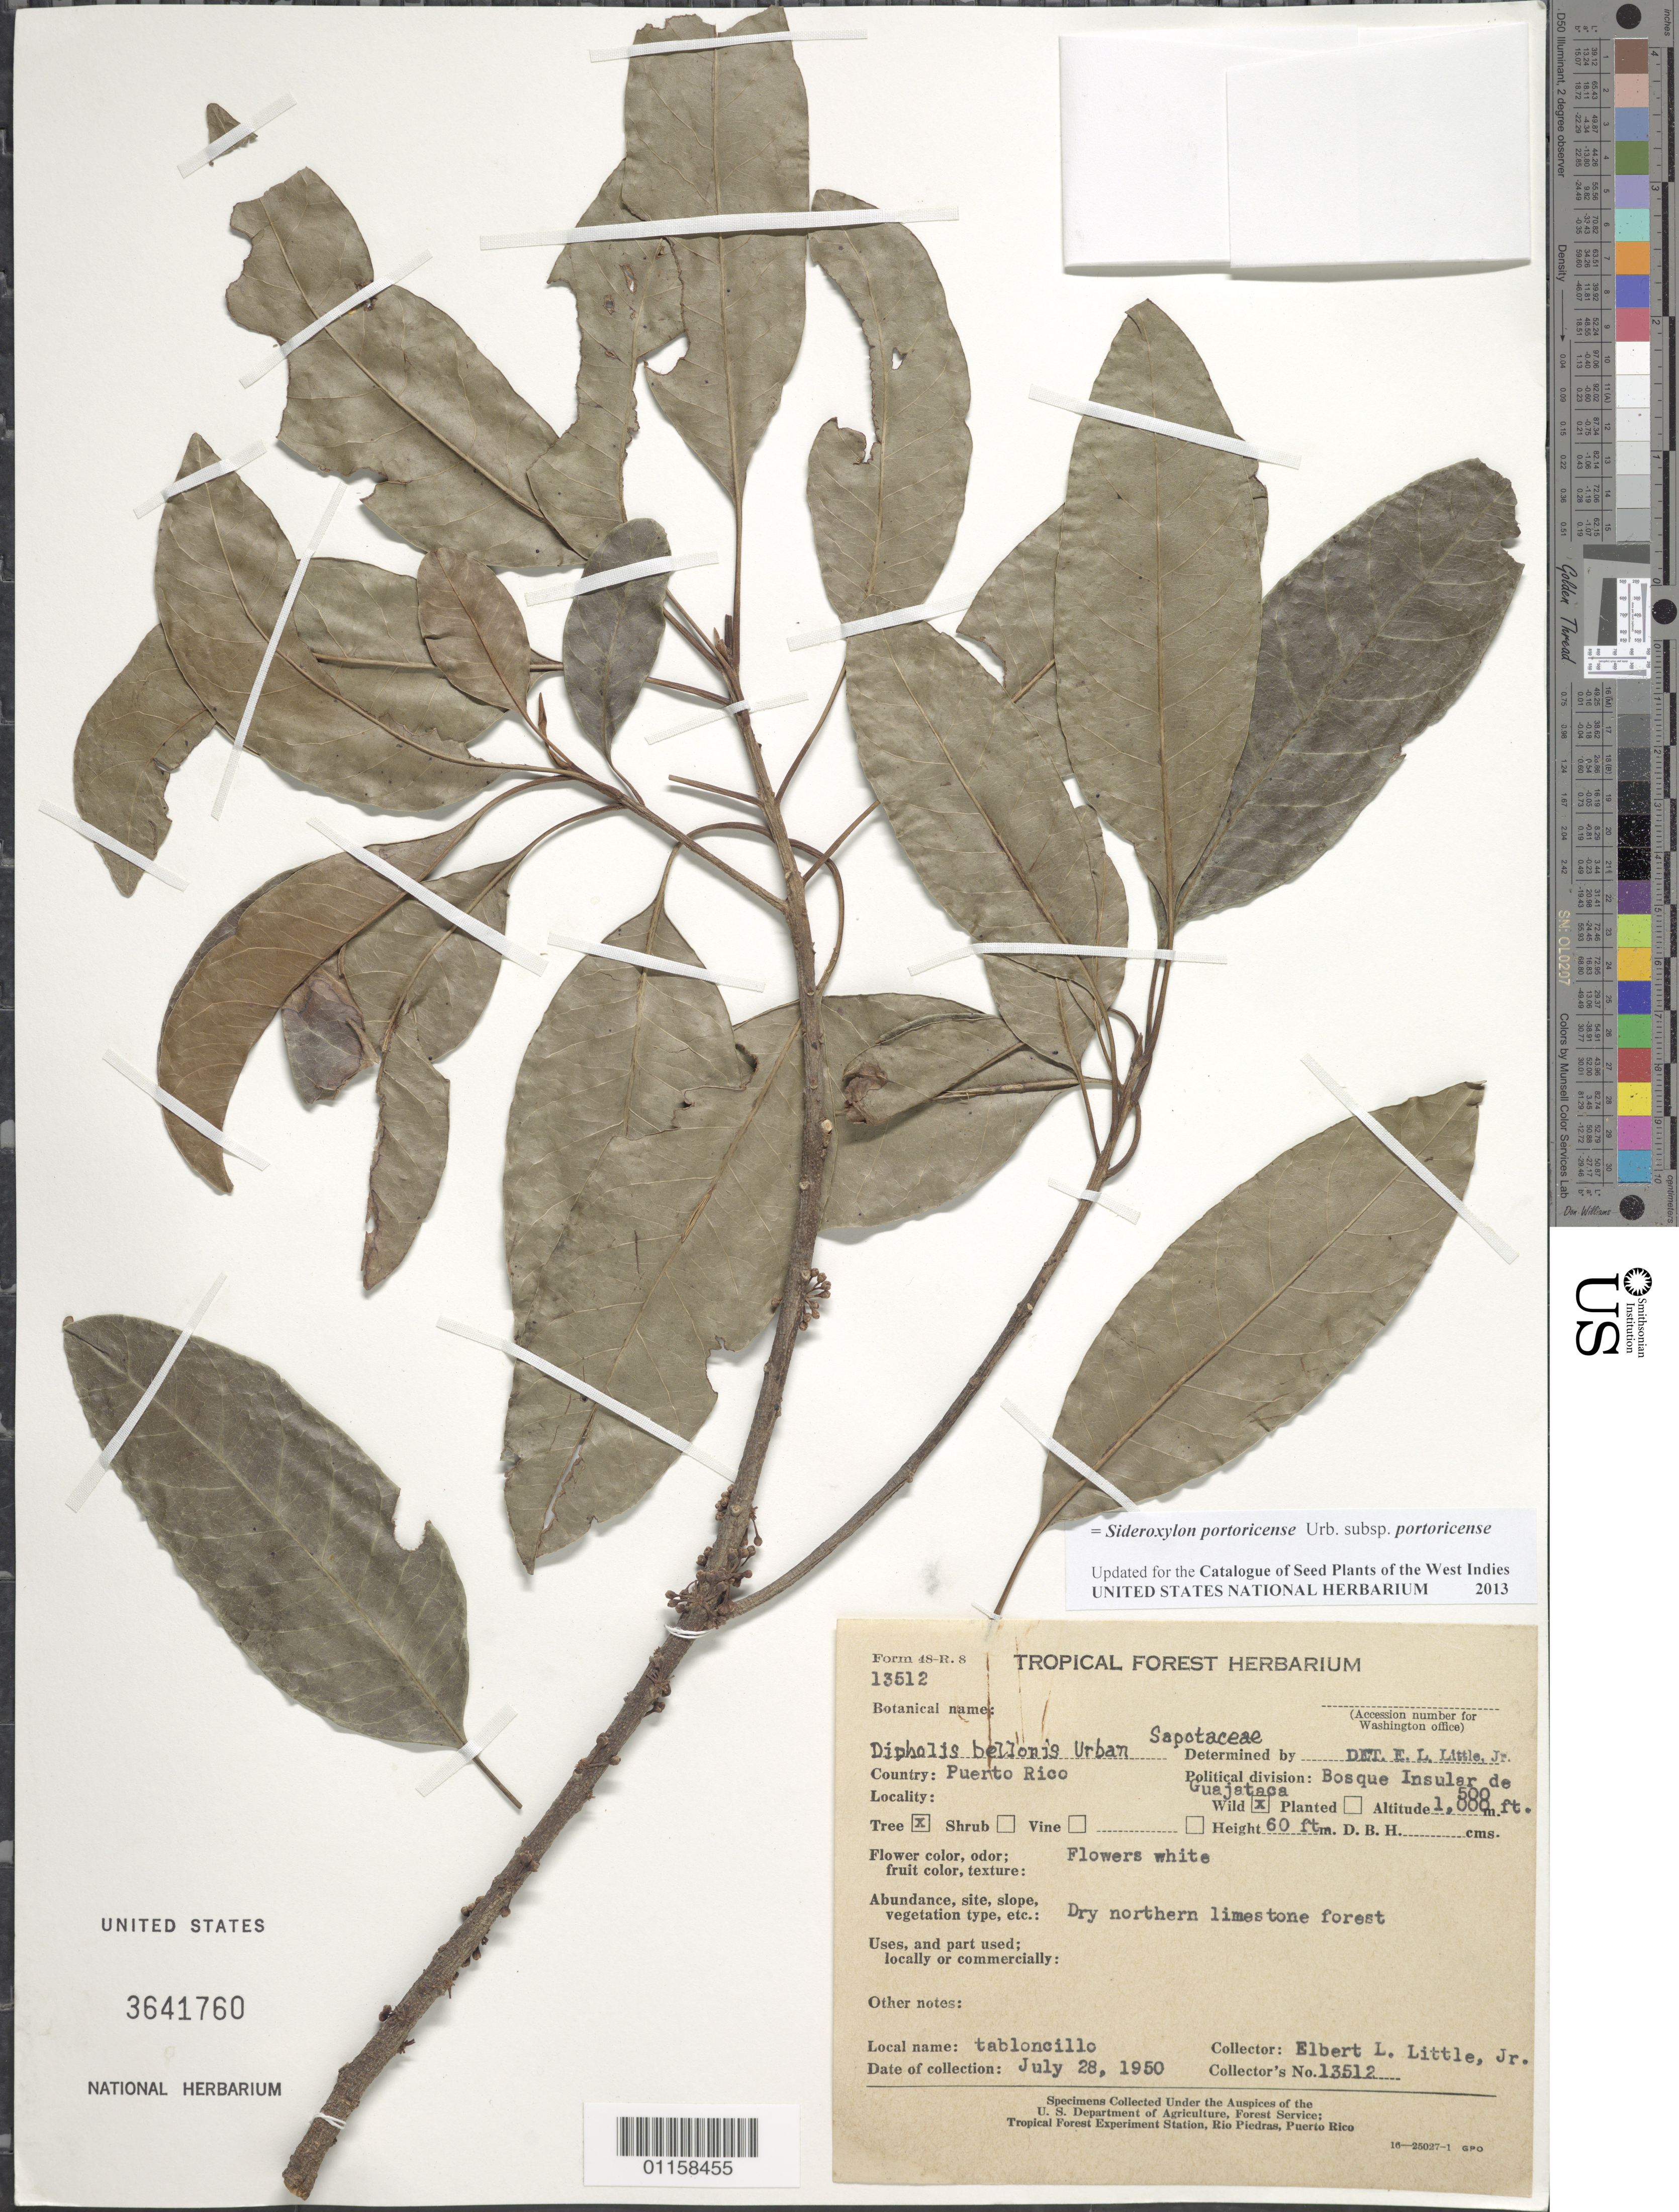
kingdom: Plantae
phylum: Tracheophyta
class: Magnoliopsida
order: Ericales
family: Sapotaceae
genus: Sideroxylon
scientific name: Sideroxylon portoricense subsp. portoricense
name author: Urb.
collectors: E. L. Little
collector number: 13512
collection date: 1950-07-28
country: Puerto Rico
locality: Bosque Insular de Guajataca.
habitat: Dry northern limestone forest.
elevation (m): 152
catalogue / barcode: US 3641760